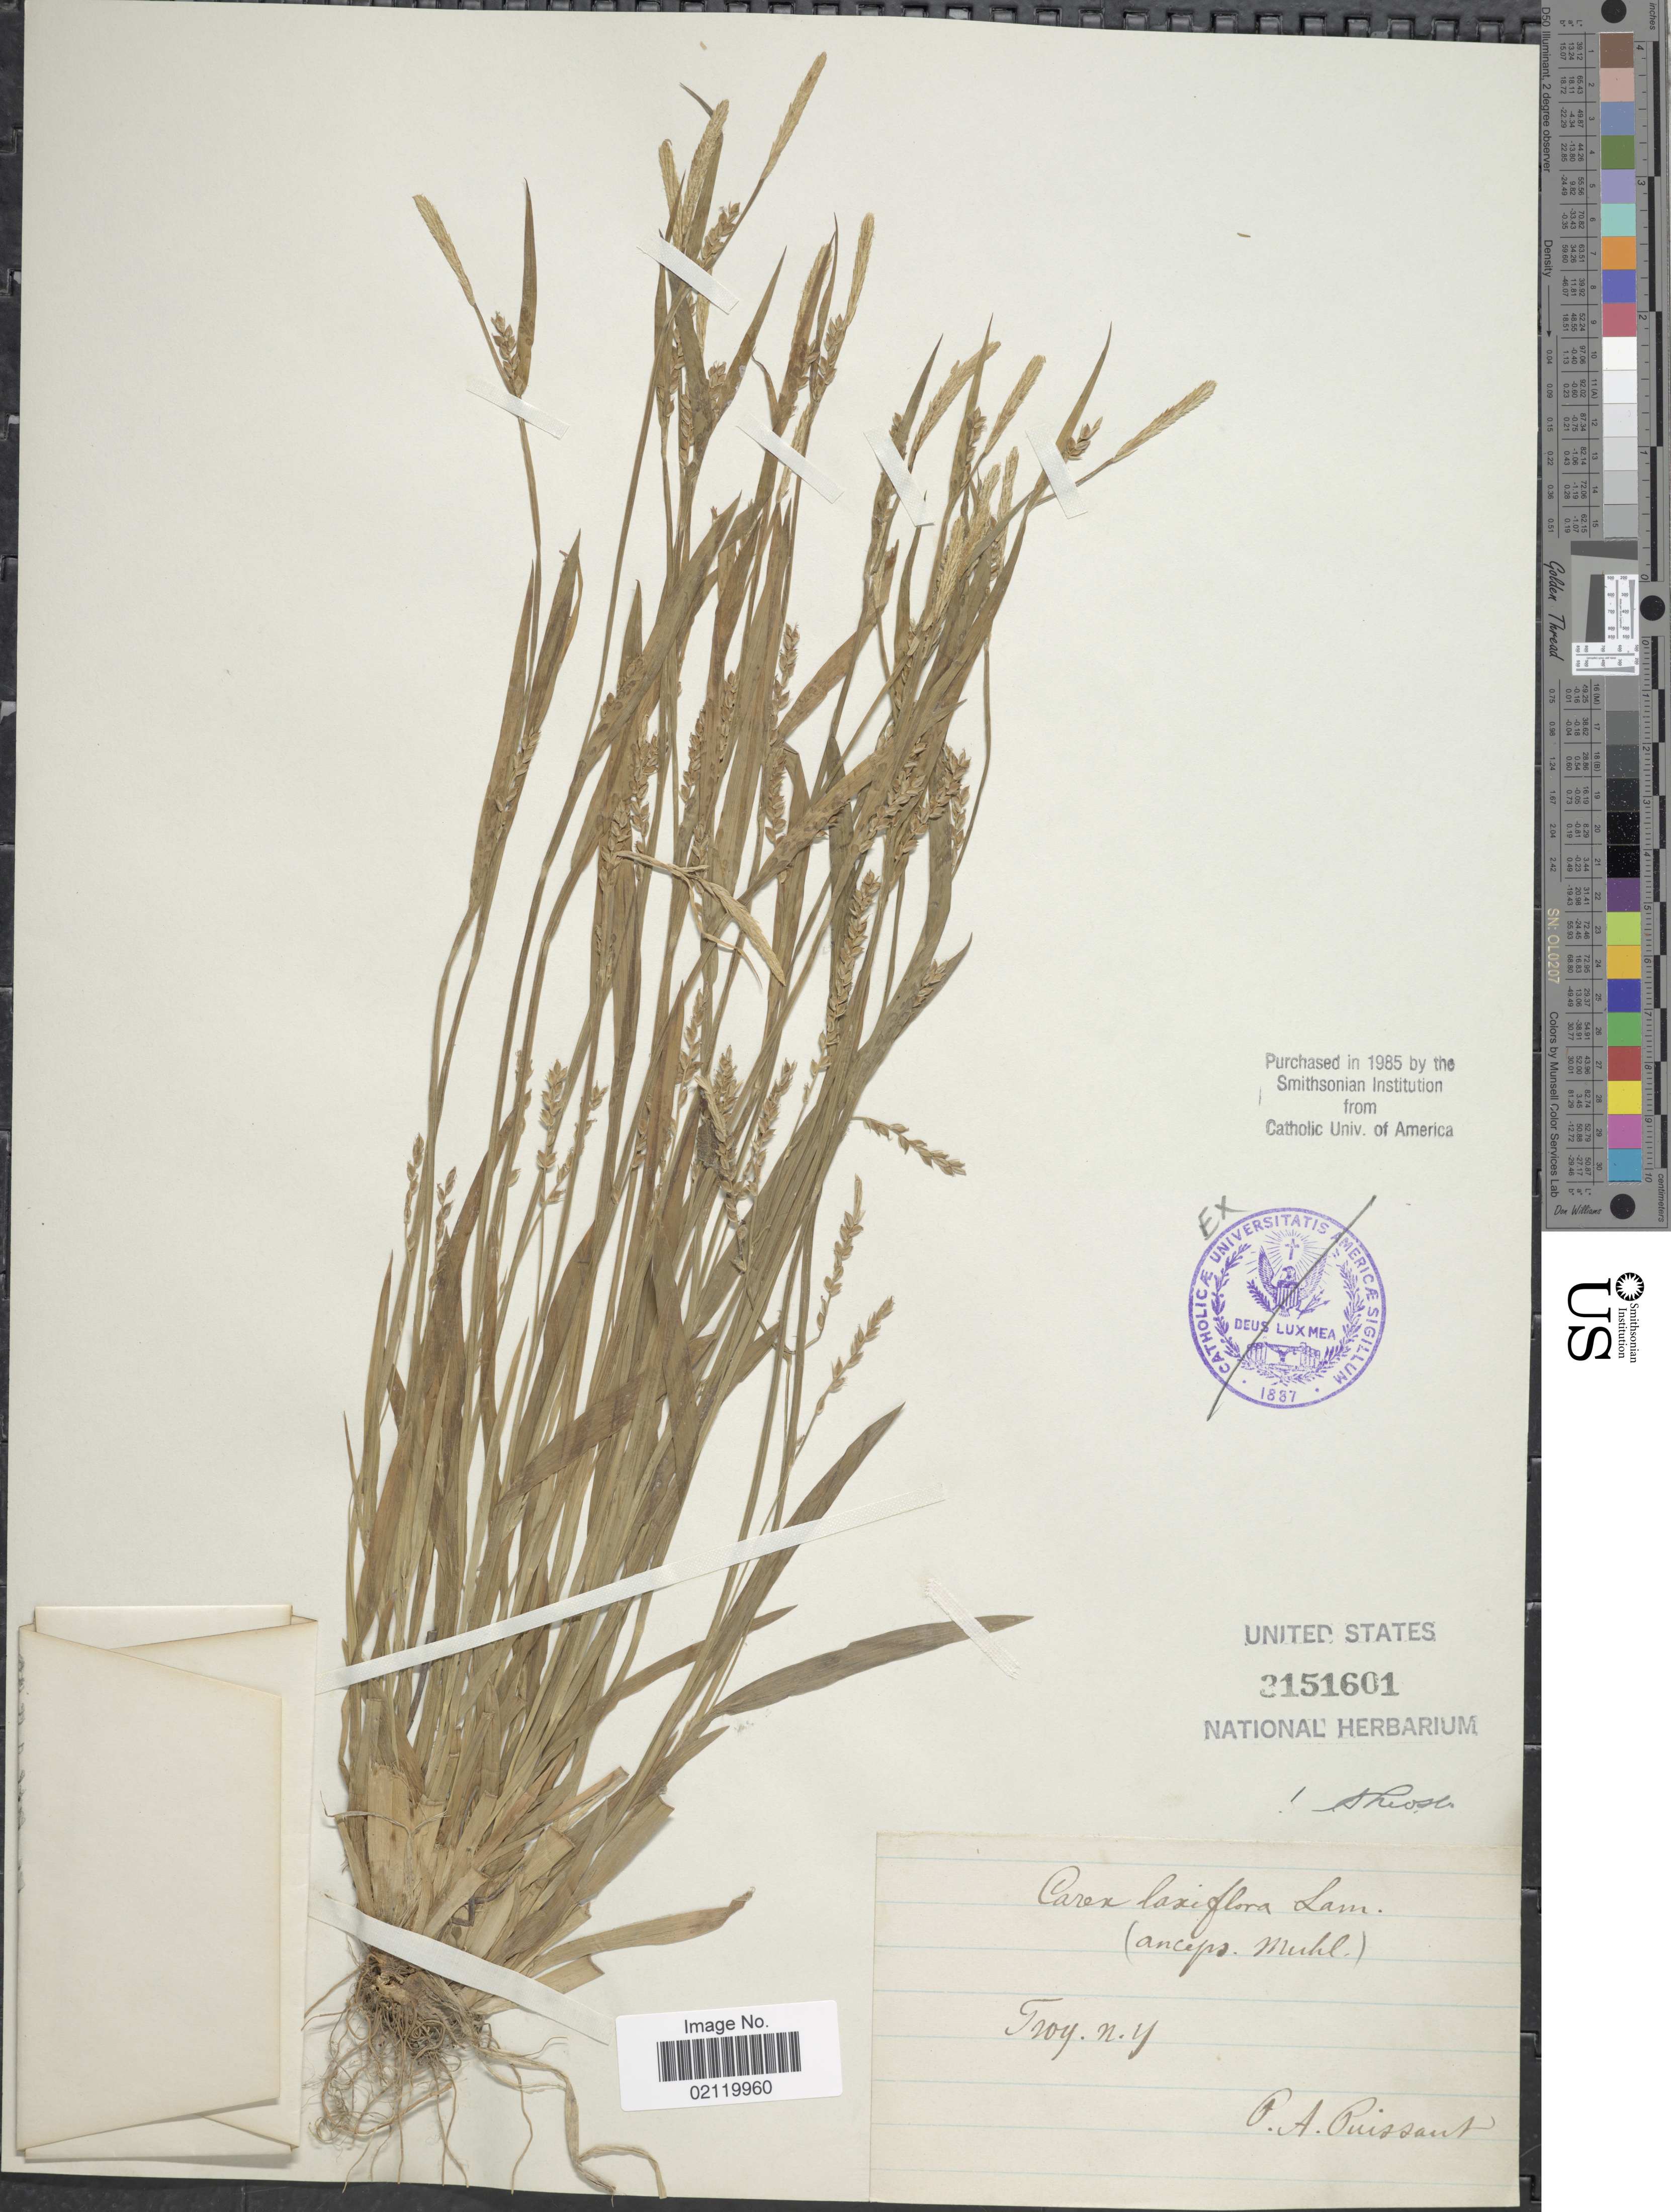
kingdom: Plantae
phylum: Tracheophyta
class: Liliopsida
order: Poales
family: Cyperaceae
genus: Carex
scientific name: Carex laxiflora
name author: Lam.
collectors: P. Puissant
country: United States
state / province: New York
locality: Troy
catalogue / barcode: US 3151601